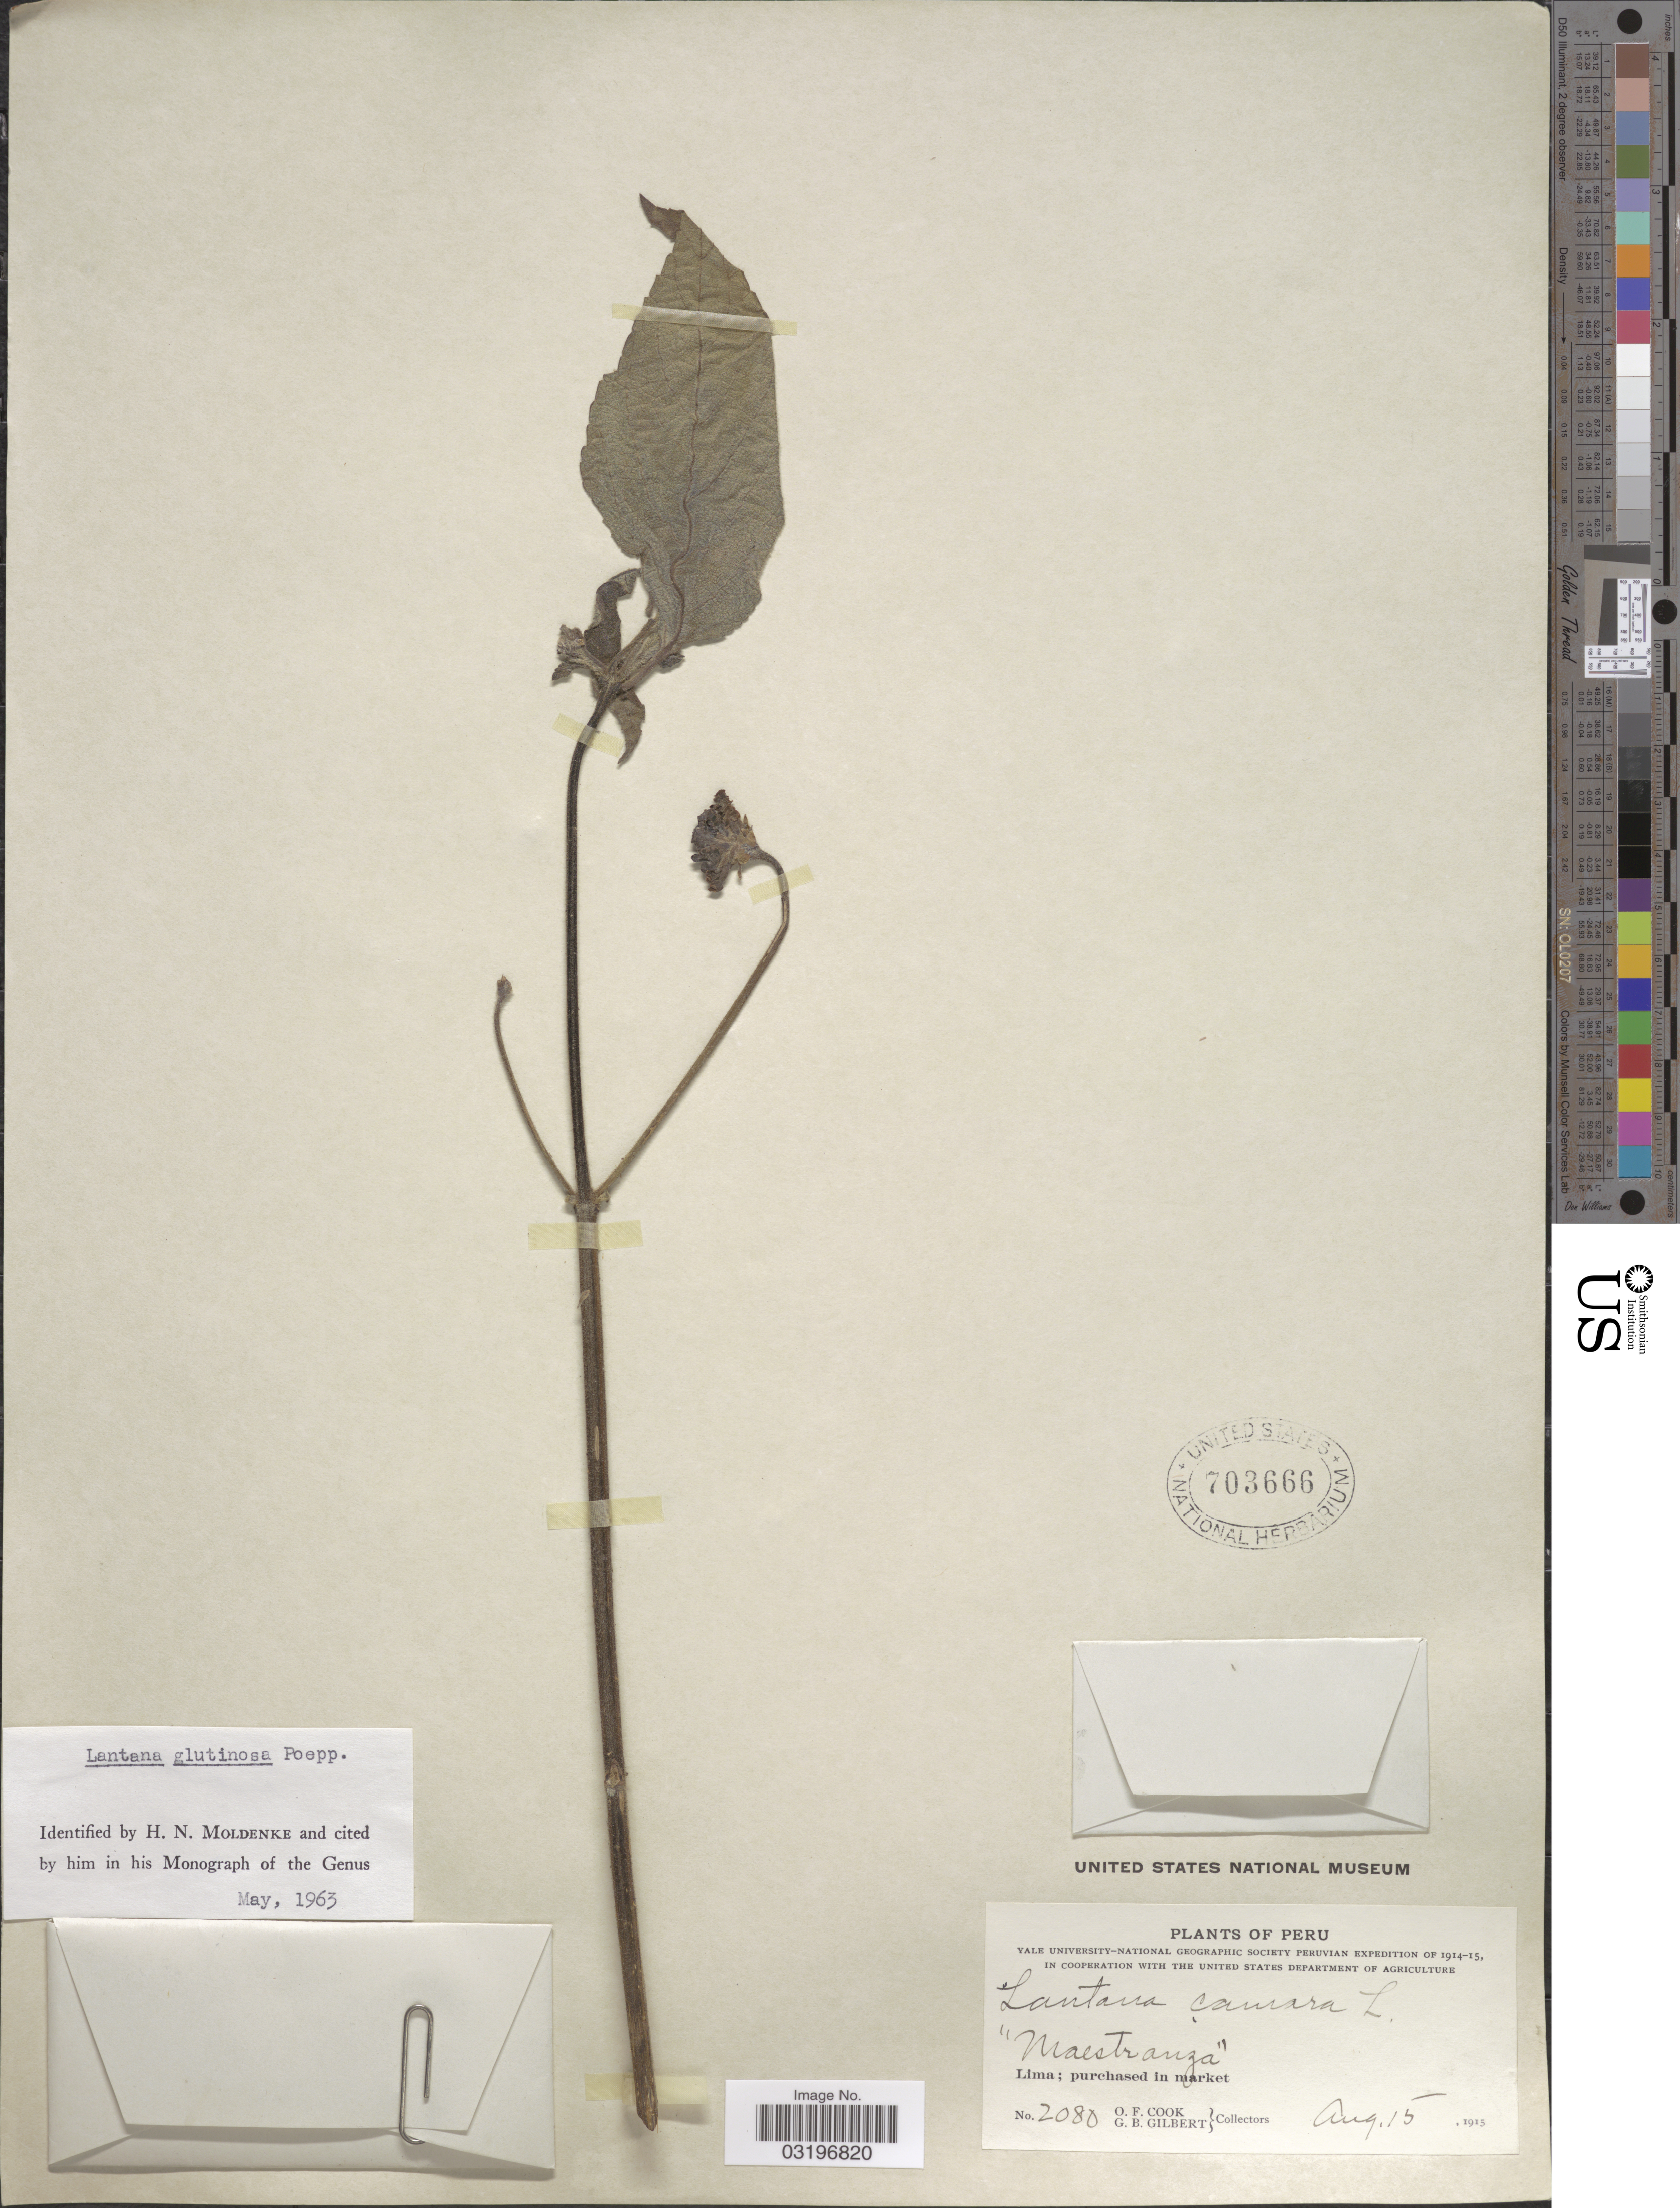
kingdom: Plantae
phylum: Tracheophyta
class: Magnoliopsida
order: Lamiales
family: Verbenaceae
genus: Lantana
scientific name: Lantana glutinosa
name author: Poepp.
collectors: O. F. Cook & G. B. Gilbert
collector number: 2080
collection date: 1915-08-15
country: Peru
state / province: Lima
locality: Purchased in market [unsure placement].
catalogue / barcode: US 703666